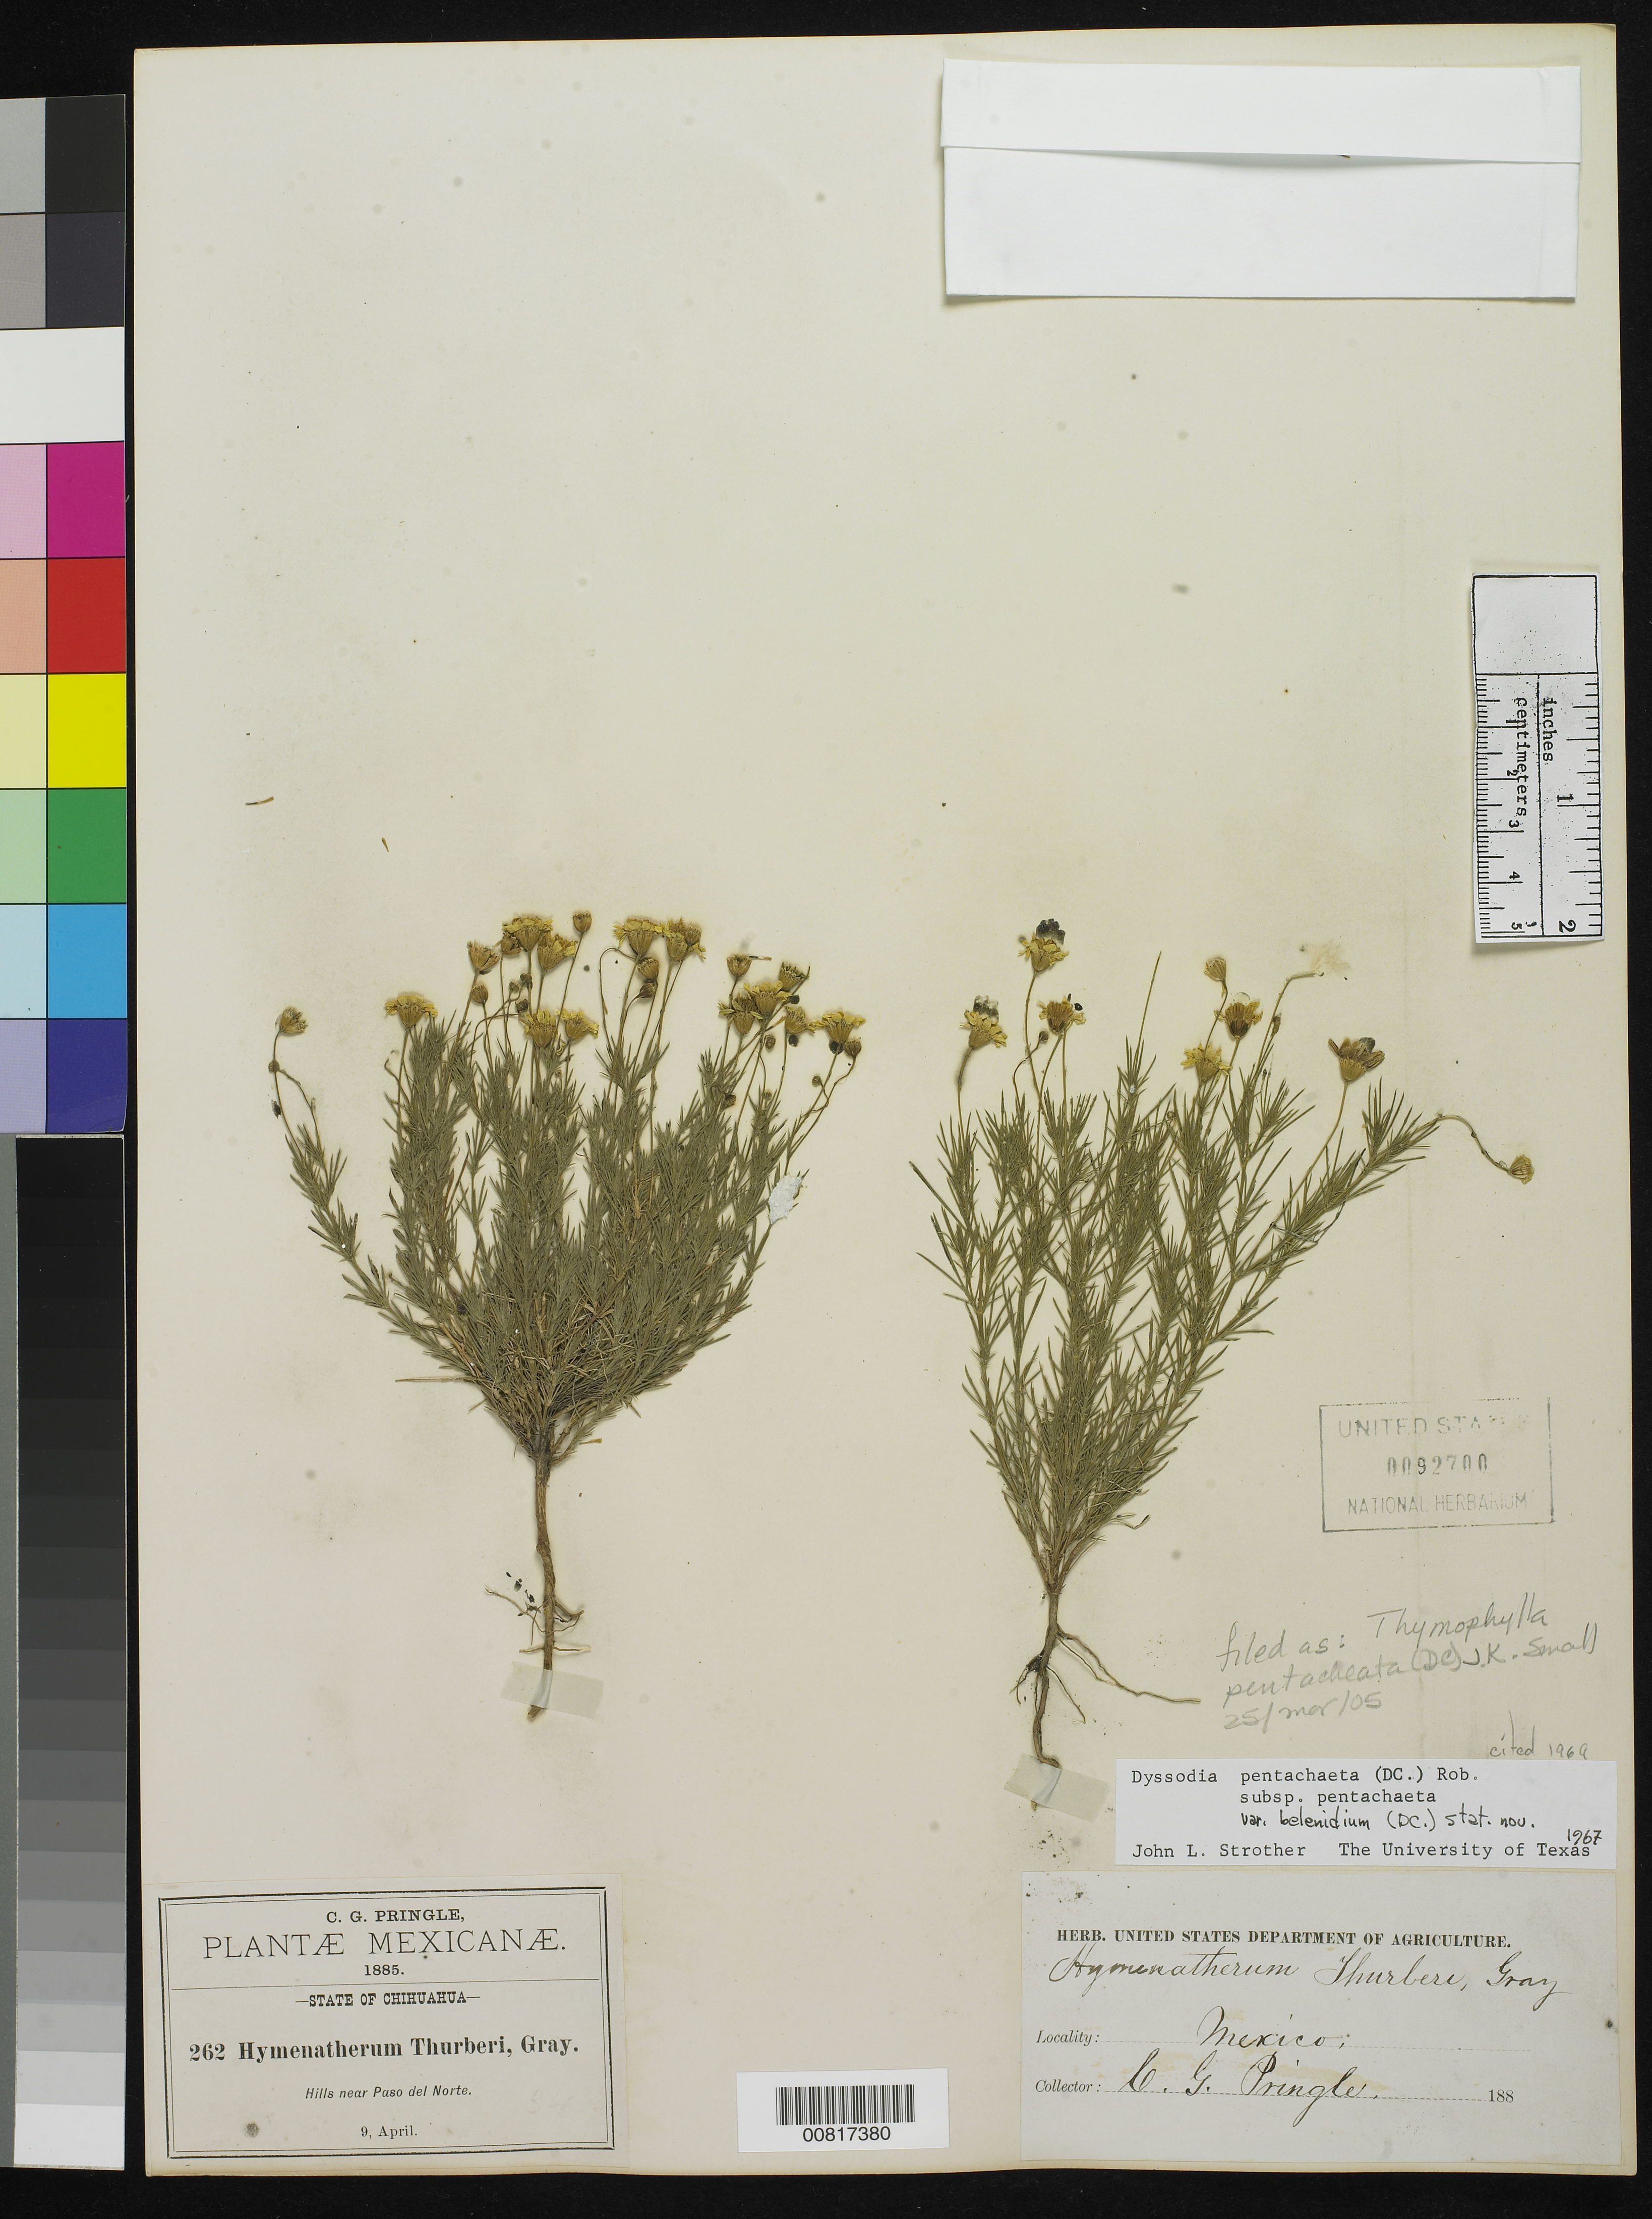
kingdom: Plantae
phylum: Tracheophyta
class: Magnoliopsida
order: Asterales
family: Asteraceae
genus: Thymophylla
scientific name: Thymophylla pentachaeta var. belenidium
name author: (DC.) Strother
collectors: C. G. Pringle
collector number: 262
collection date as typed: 09 Apr 1885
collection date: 1885-04-09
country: Mexico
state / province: Chihuahua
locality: Hills near Paso del Norte, Chihuahua.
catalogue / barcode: US 92700